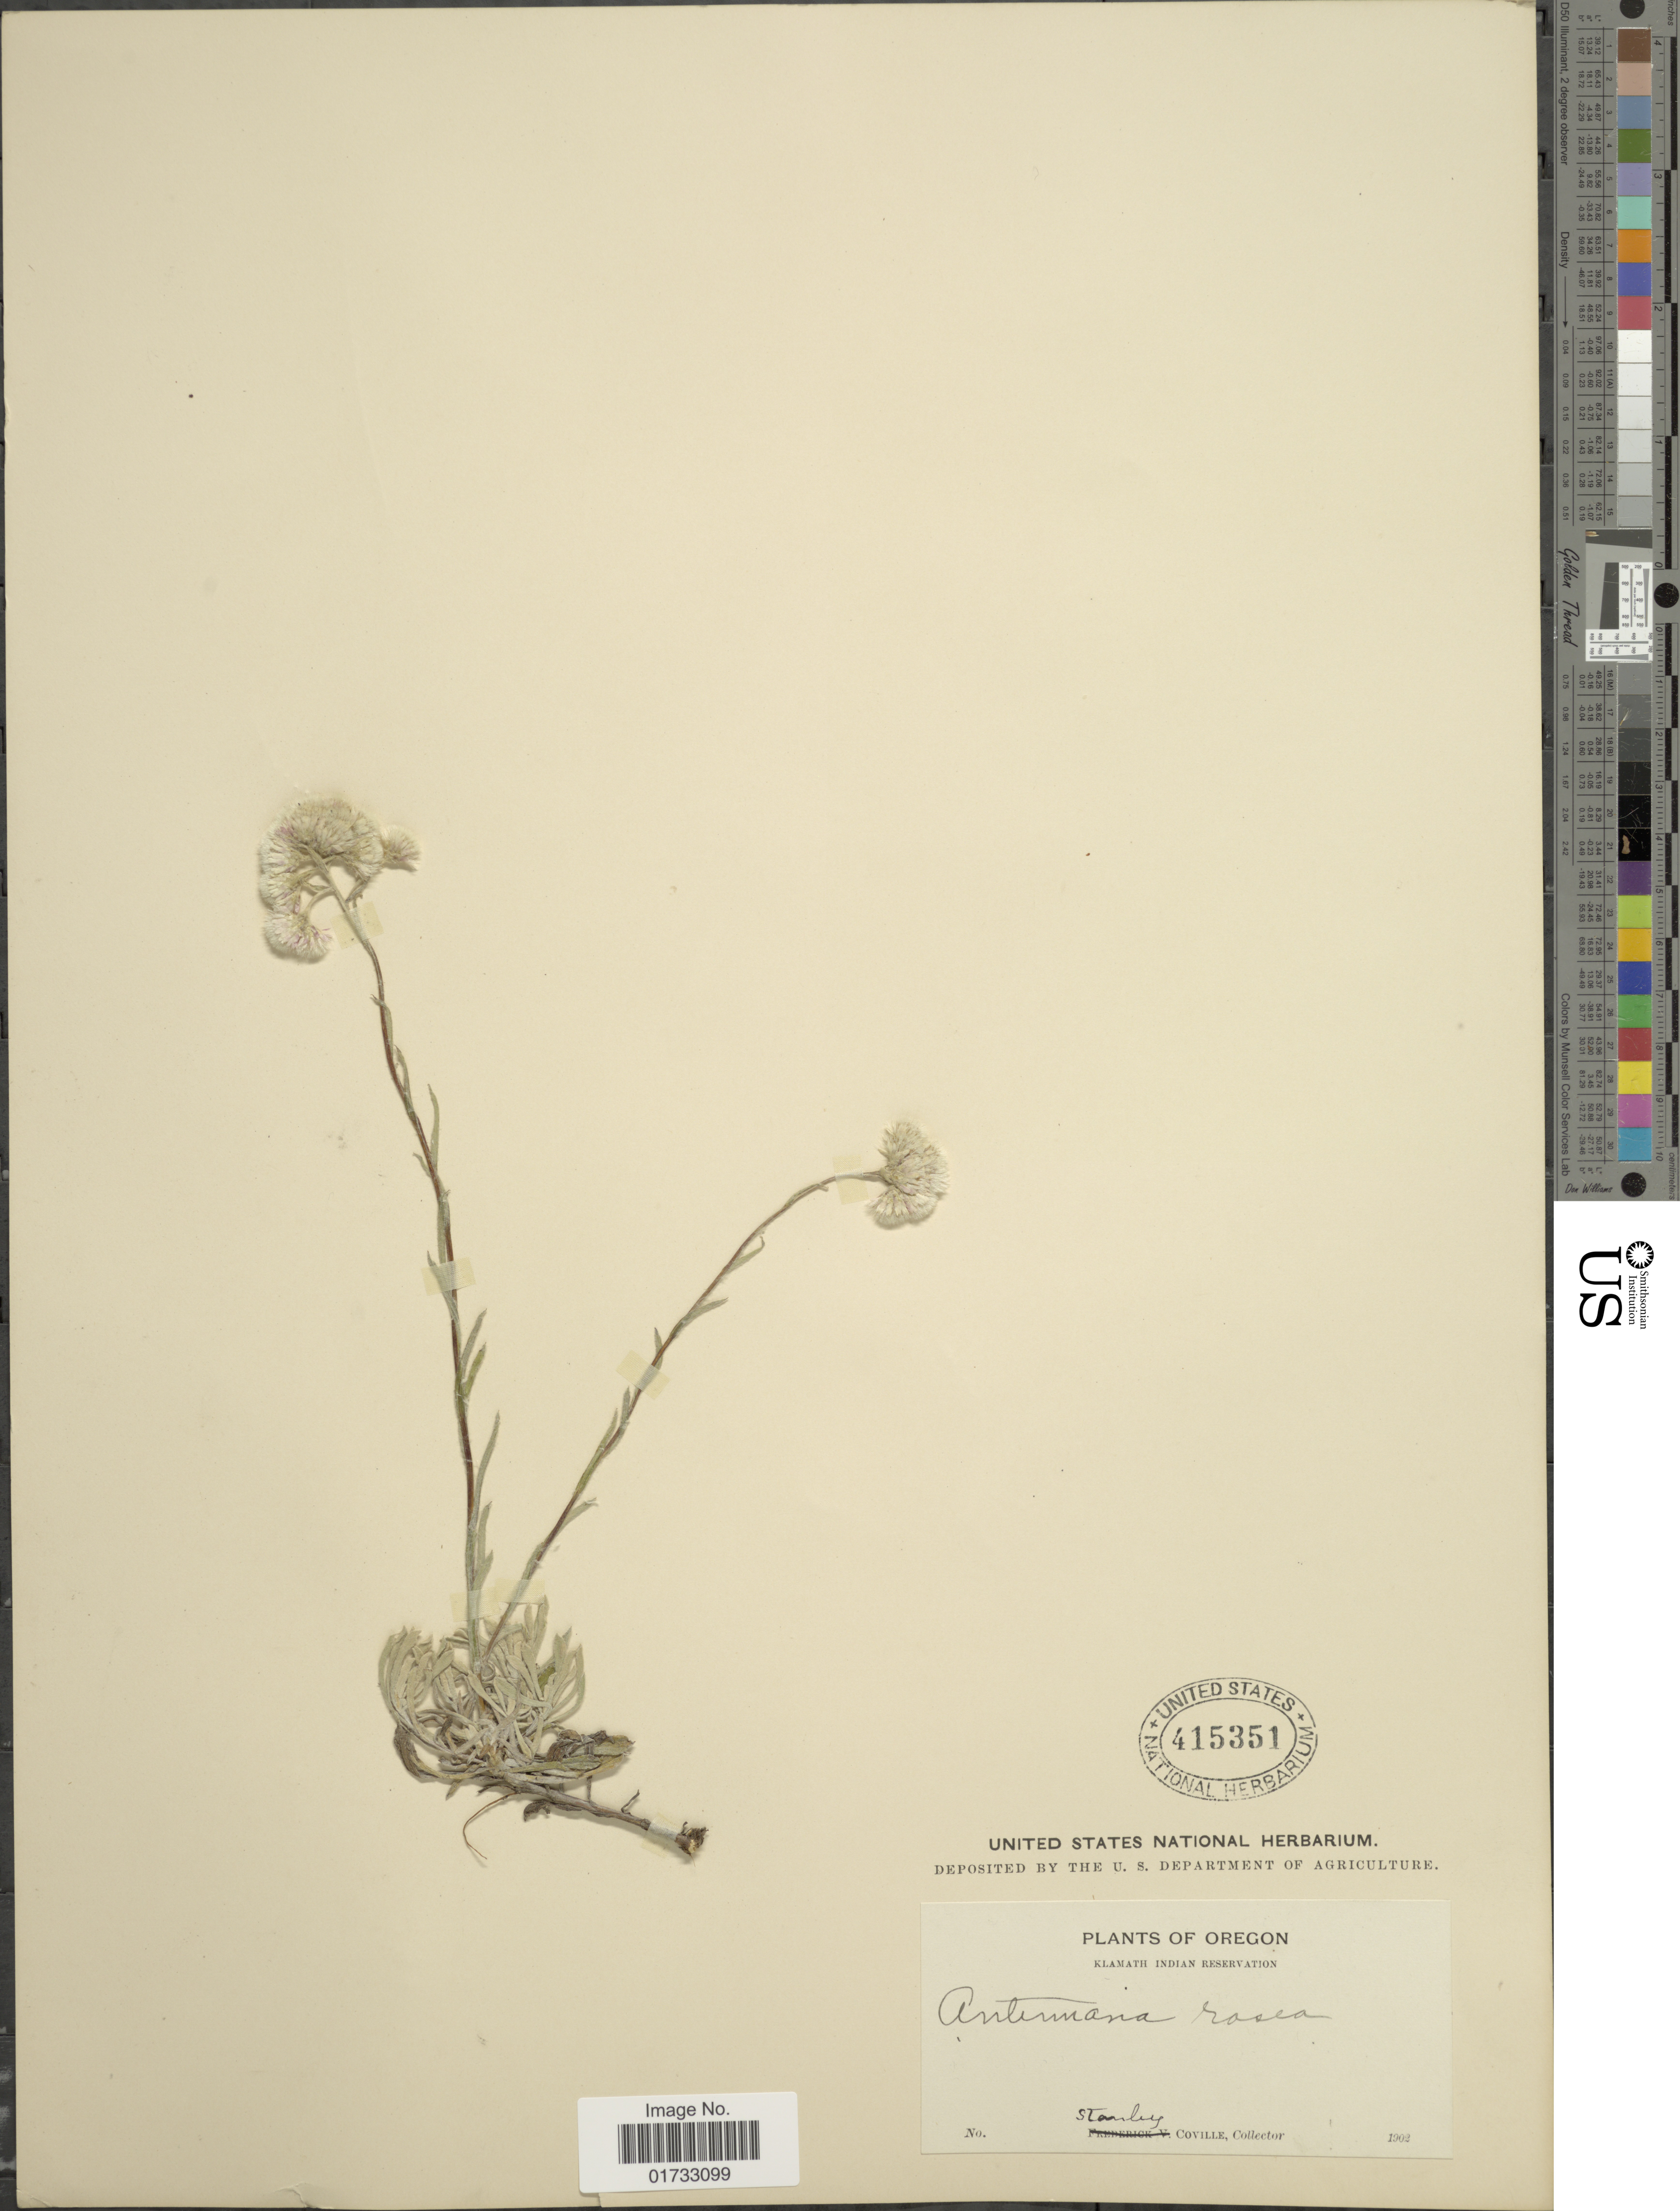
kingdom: Plantae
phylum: Tracheophyta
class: Magnoliopsida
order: Asterales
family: Asteraceae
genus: Antennaria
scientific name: Antennaria rosea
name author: Greene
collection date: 1902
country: United States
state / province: Oregon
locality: Klamath Indian Reservation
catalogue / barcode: US 415351